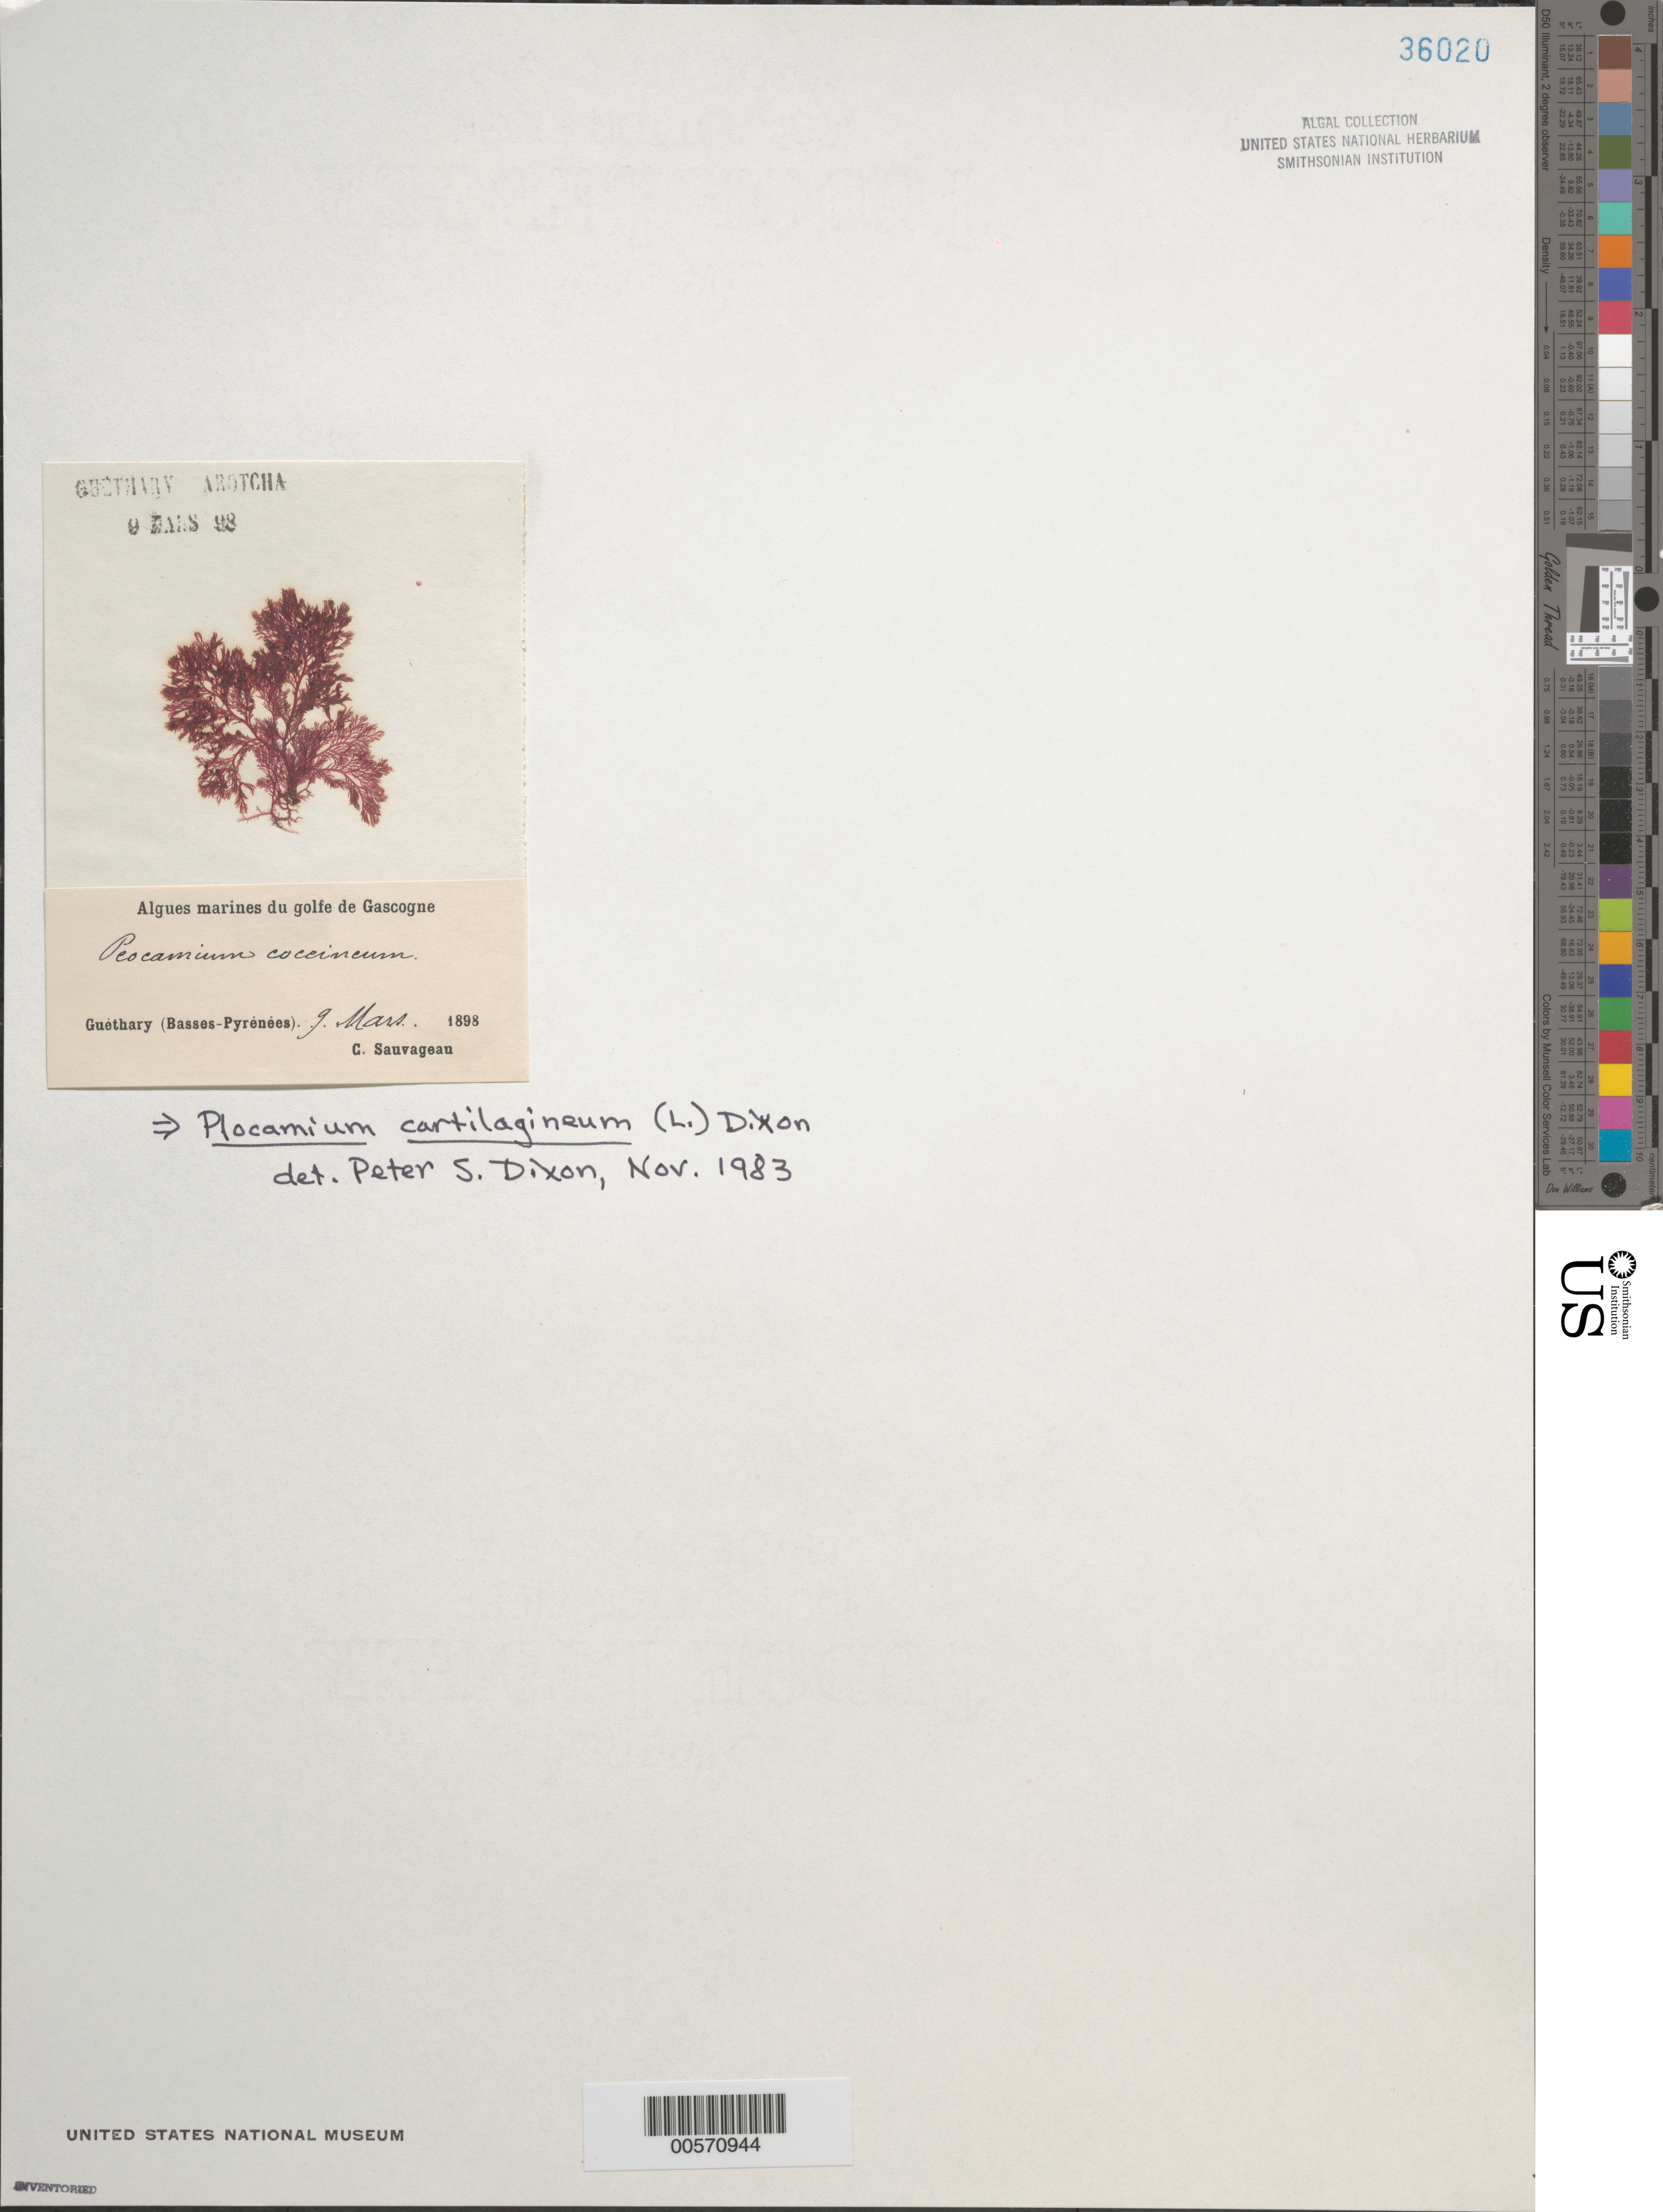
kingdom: Plantae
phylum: Rhodophyta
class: Florideophyceae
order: Plocamiales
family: Plocamiaceae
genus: Plocamium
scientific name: Plocamium cartilagineum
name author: (L.) P.S. Dixon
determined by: Dixon, P. S.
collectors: C. F. Sauvageau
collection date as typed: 09 Mar 1898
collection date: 1898-03-09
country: France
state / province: Nouvelle-Aquitaine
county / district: Pyrénées-Atlantiques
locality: Guethary Arotcha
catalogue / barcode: US 36020